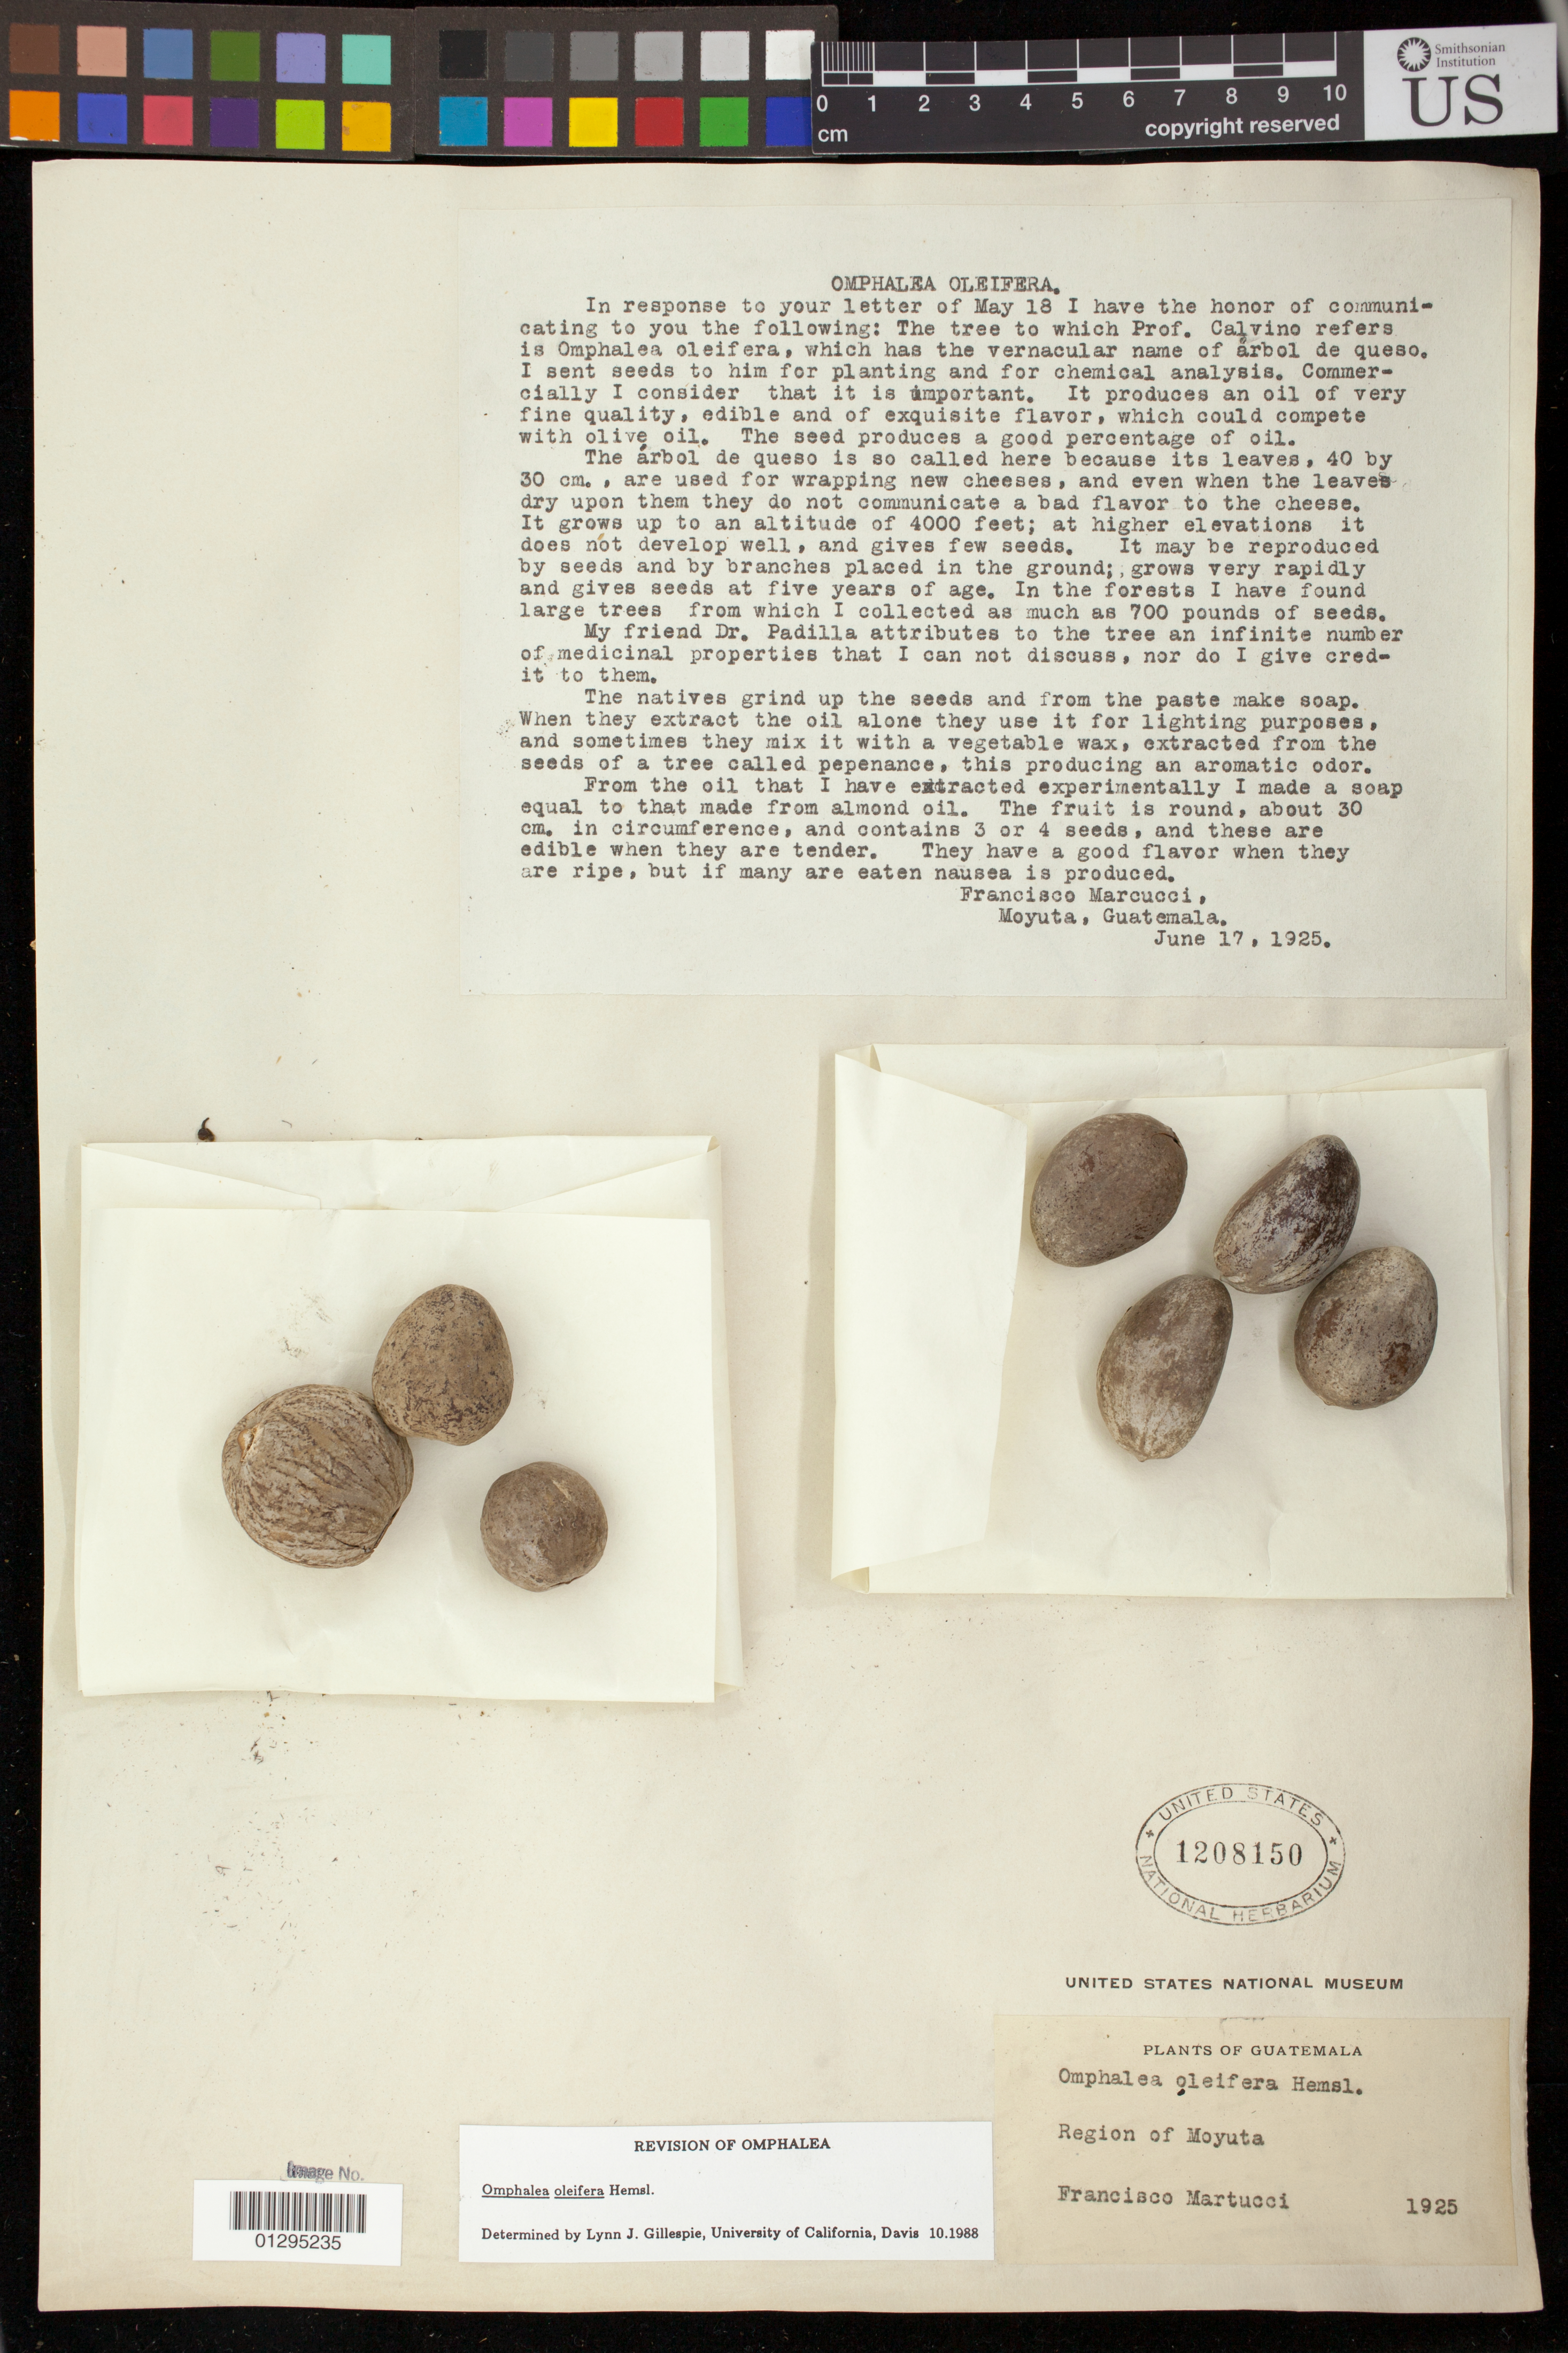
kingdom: Plantae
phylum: Tracheophyta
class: Magnoliopsida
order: Malpighiales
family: Euphorbiaceae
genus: Omphalea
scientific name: Omphalea oleifera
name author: Hemsl.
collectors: F. Marcucci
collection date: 1925-06-17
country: Guatemala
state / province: Jutiapa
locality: Region of Moyuta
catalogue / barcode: US 1208150